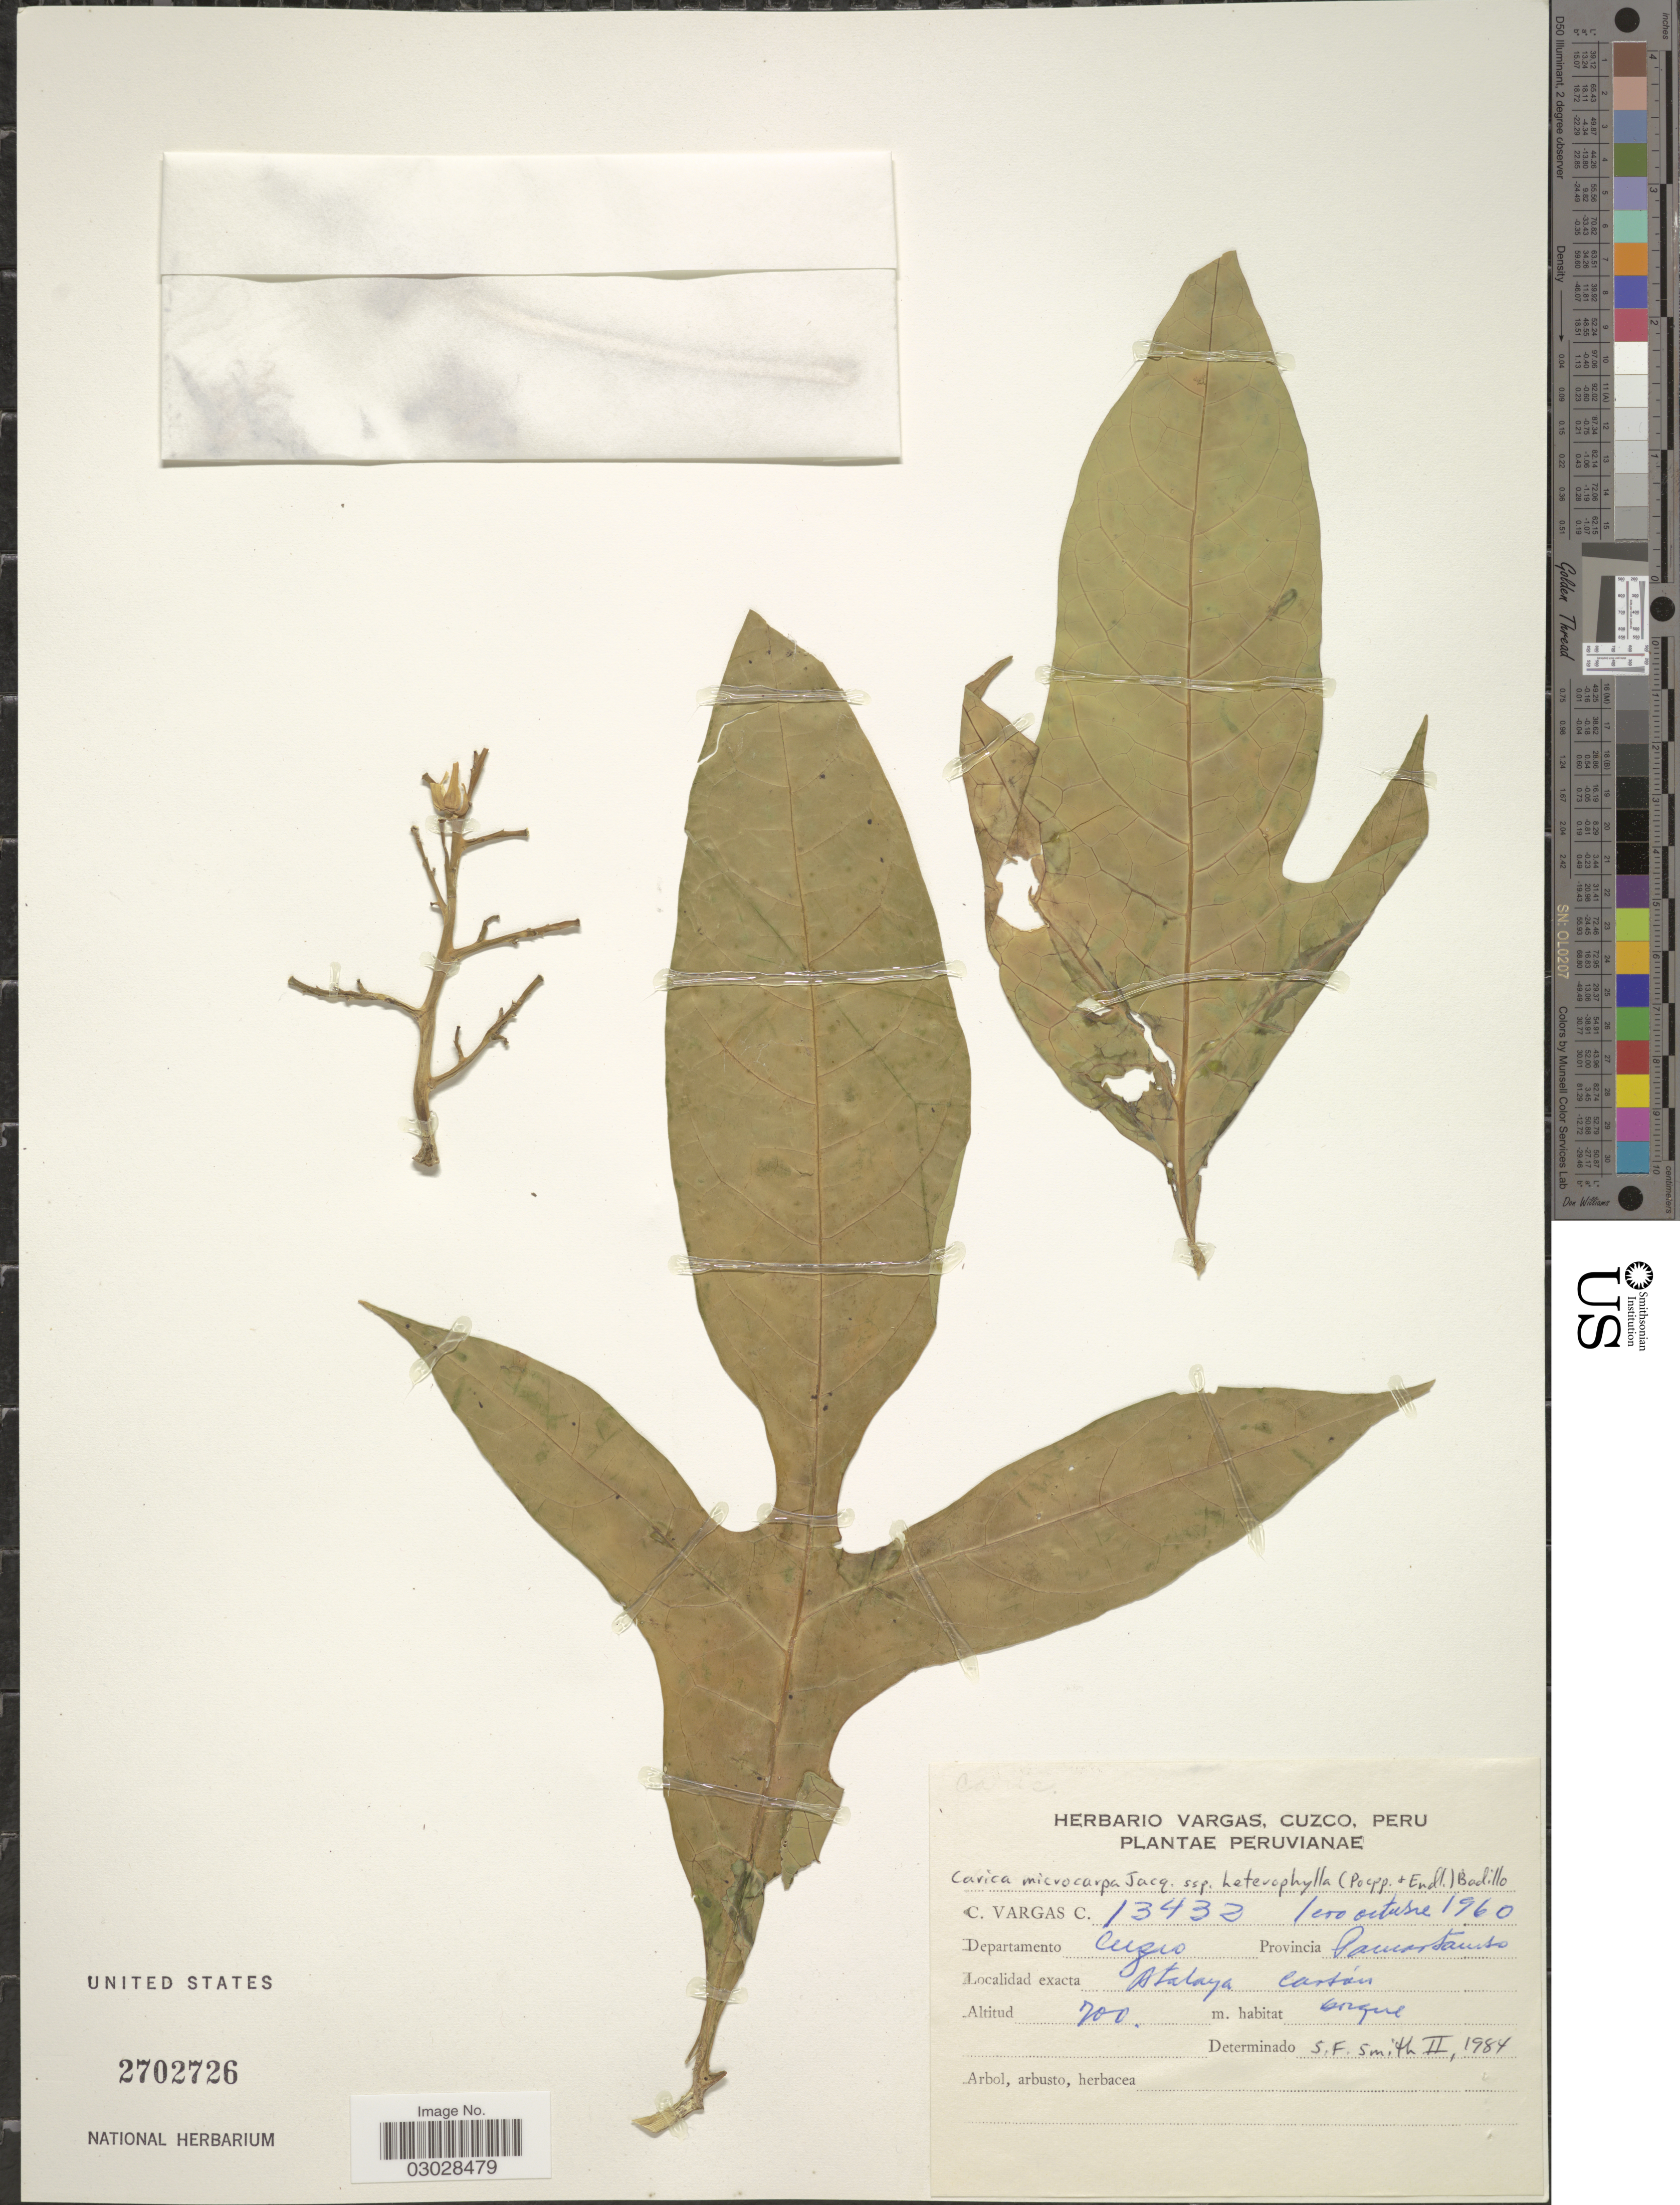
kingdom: Plantae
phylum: Tracheophyta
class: Magnoliopsida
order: Brassicales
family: Caricaceae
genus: Vasconcellea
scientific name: Vasconcellea microcarpa subsp. heterophylla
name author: (Poepp. & Endl.) V.M. Badillo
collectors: C. Vargas Calderón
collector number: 13432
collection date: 1960-10-01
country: Peru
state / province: Cusco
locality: Departamento Cuzco, Provincia Paucartambo, Atalaya Carbón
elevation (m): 700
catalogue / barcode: US 2702726